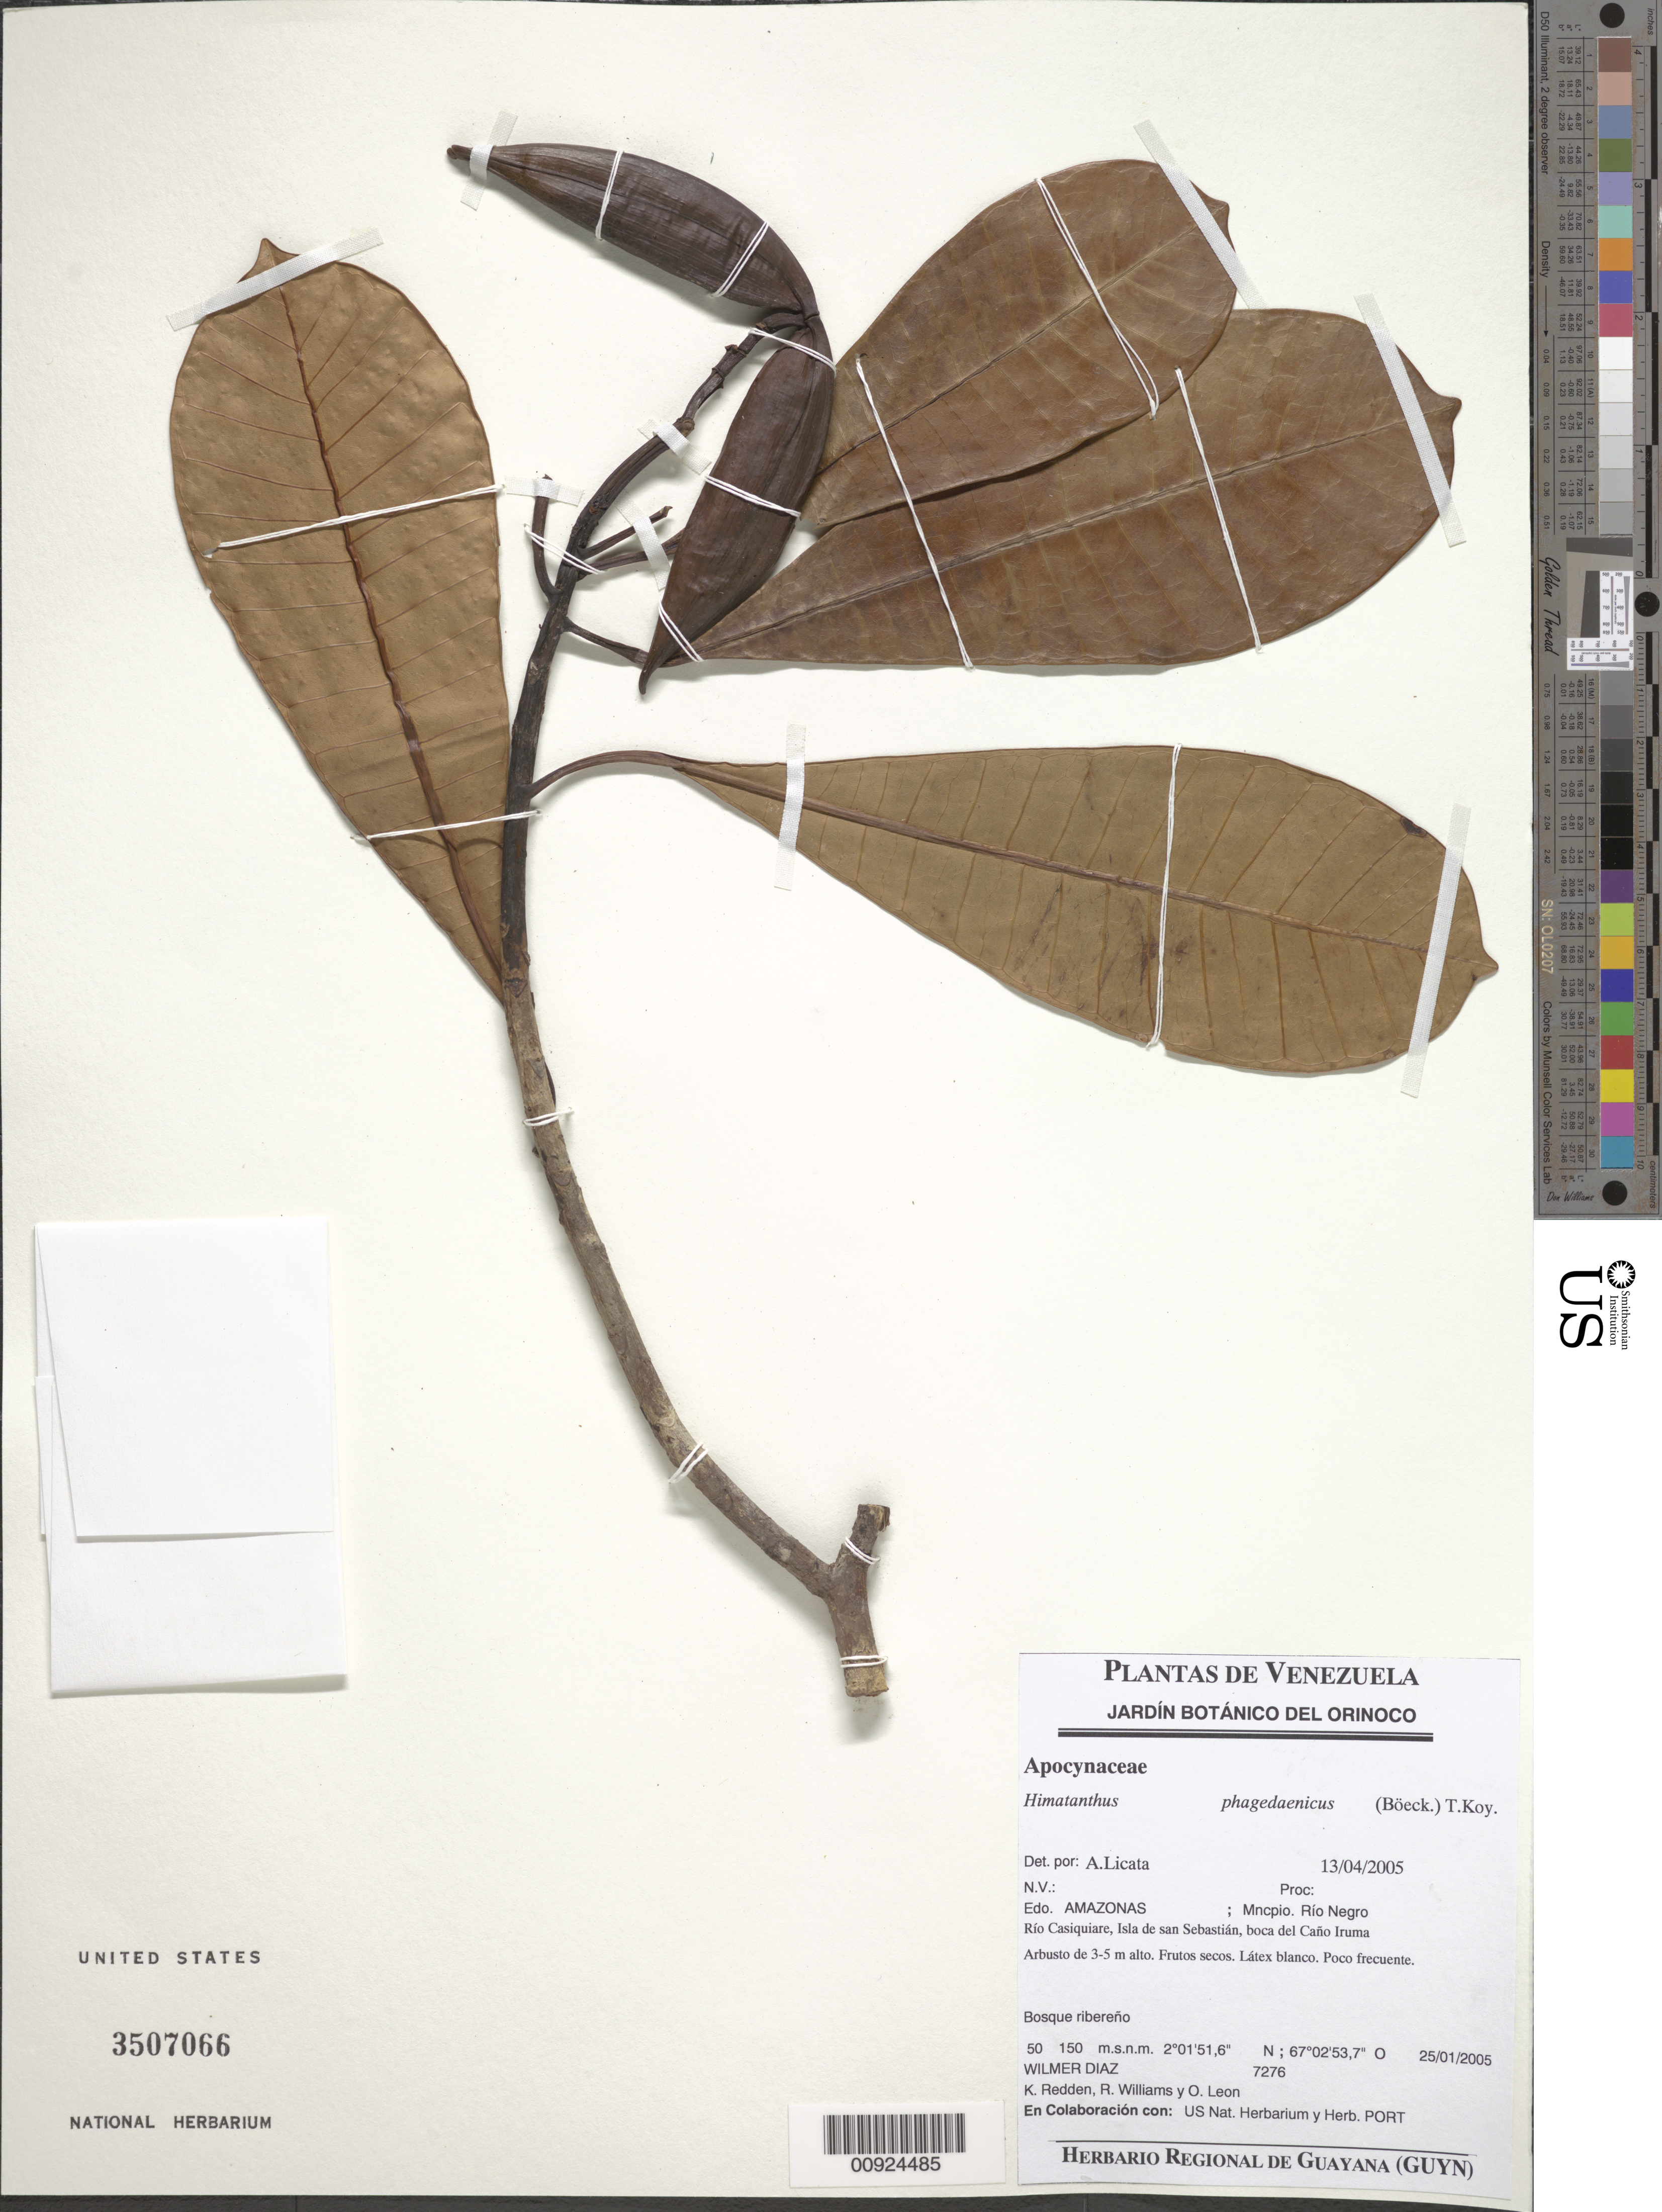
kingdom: Plantae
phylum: Tracheophyta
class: Magnoliopsida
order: Gentianales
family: Apocynaceae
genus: Himatanthus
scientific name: Himatanthus phagedaenicus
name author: (Mart.) Woodson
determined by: Licata, A., (PORT), Univ. Nac. Exp. de los Llanos Ezequiel Zamora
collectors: W. Díaz P., K. M. Redden, R. Williams & O. León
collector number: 7276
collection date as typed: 25-Jan-05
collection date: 2005-01-25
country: Venezuela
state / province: Amazonas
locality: Mun. Río Negro, Rio Casiquiare, Isla de san Sebastian, boca del Cano Iruma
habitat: Bosque ribereño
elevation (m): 50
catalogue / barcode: US 3507066